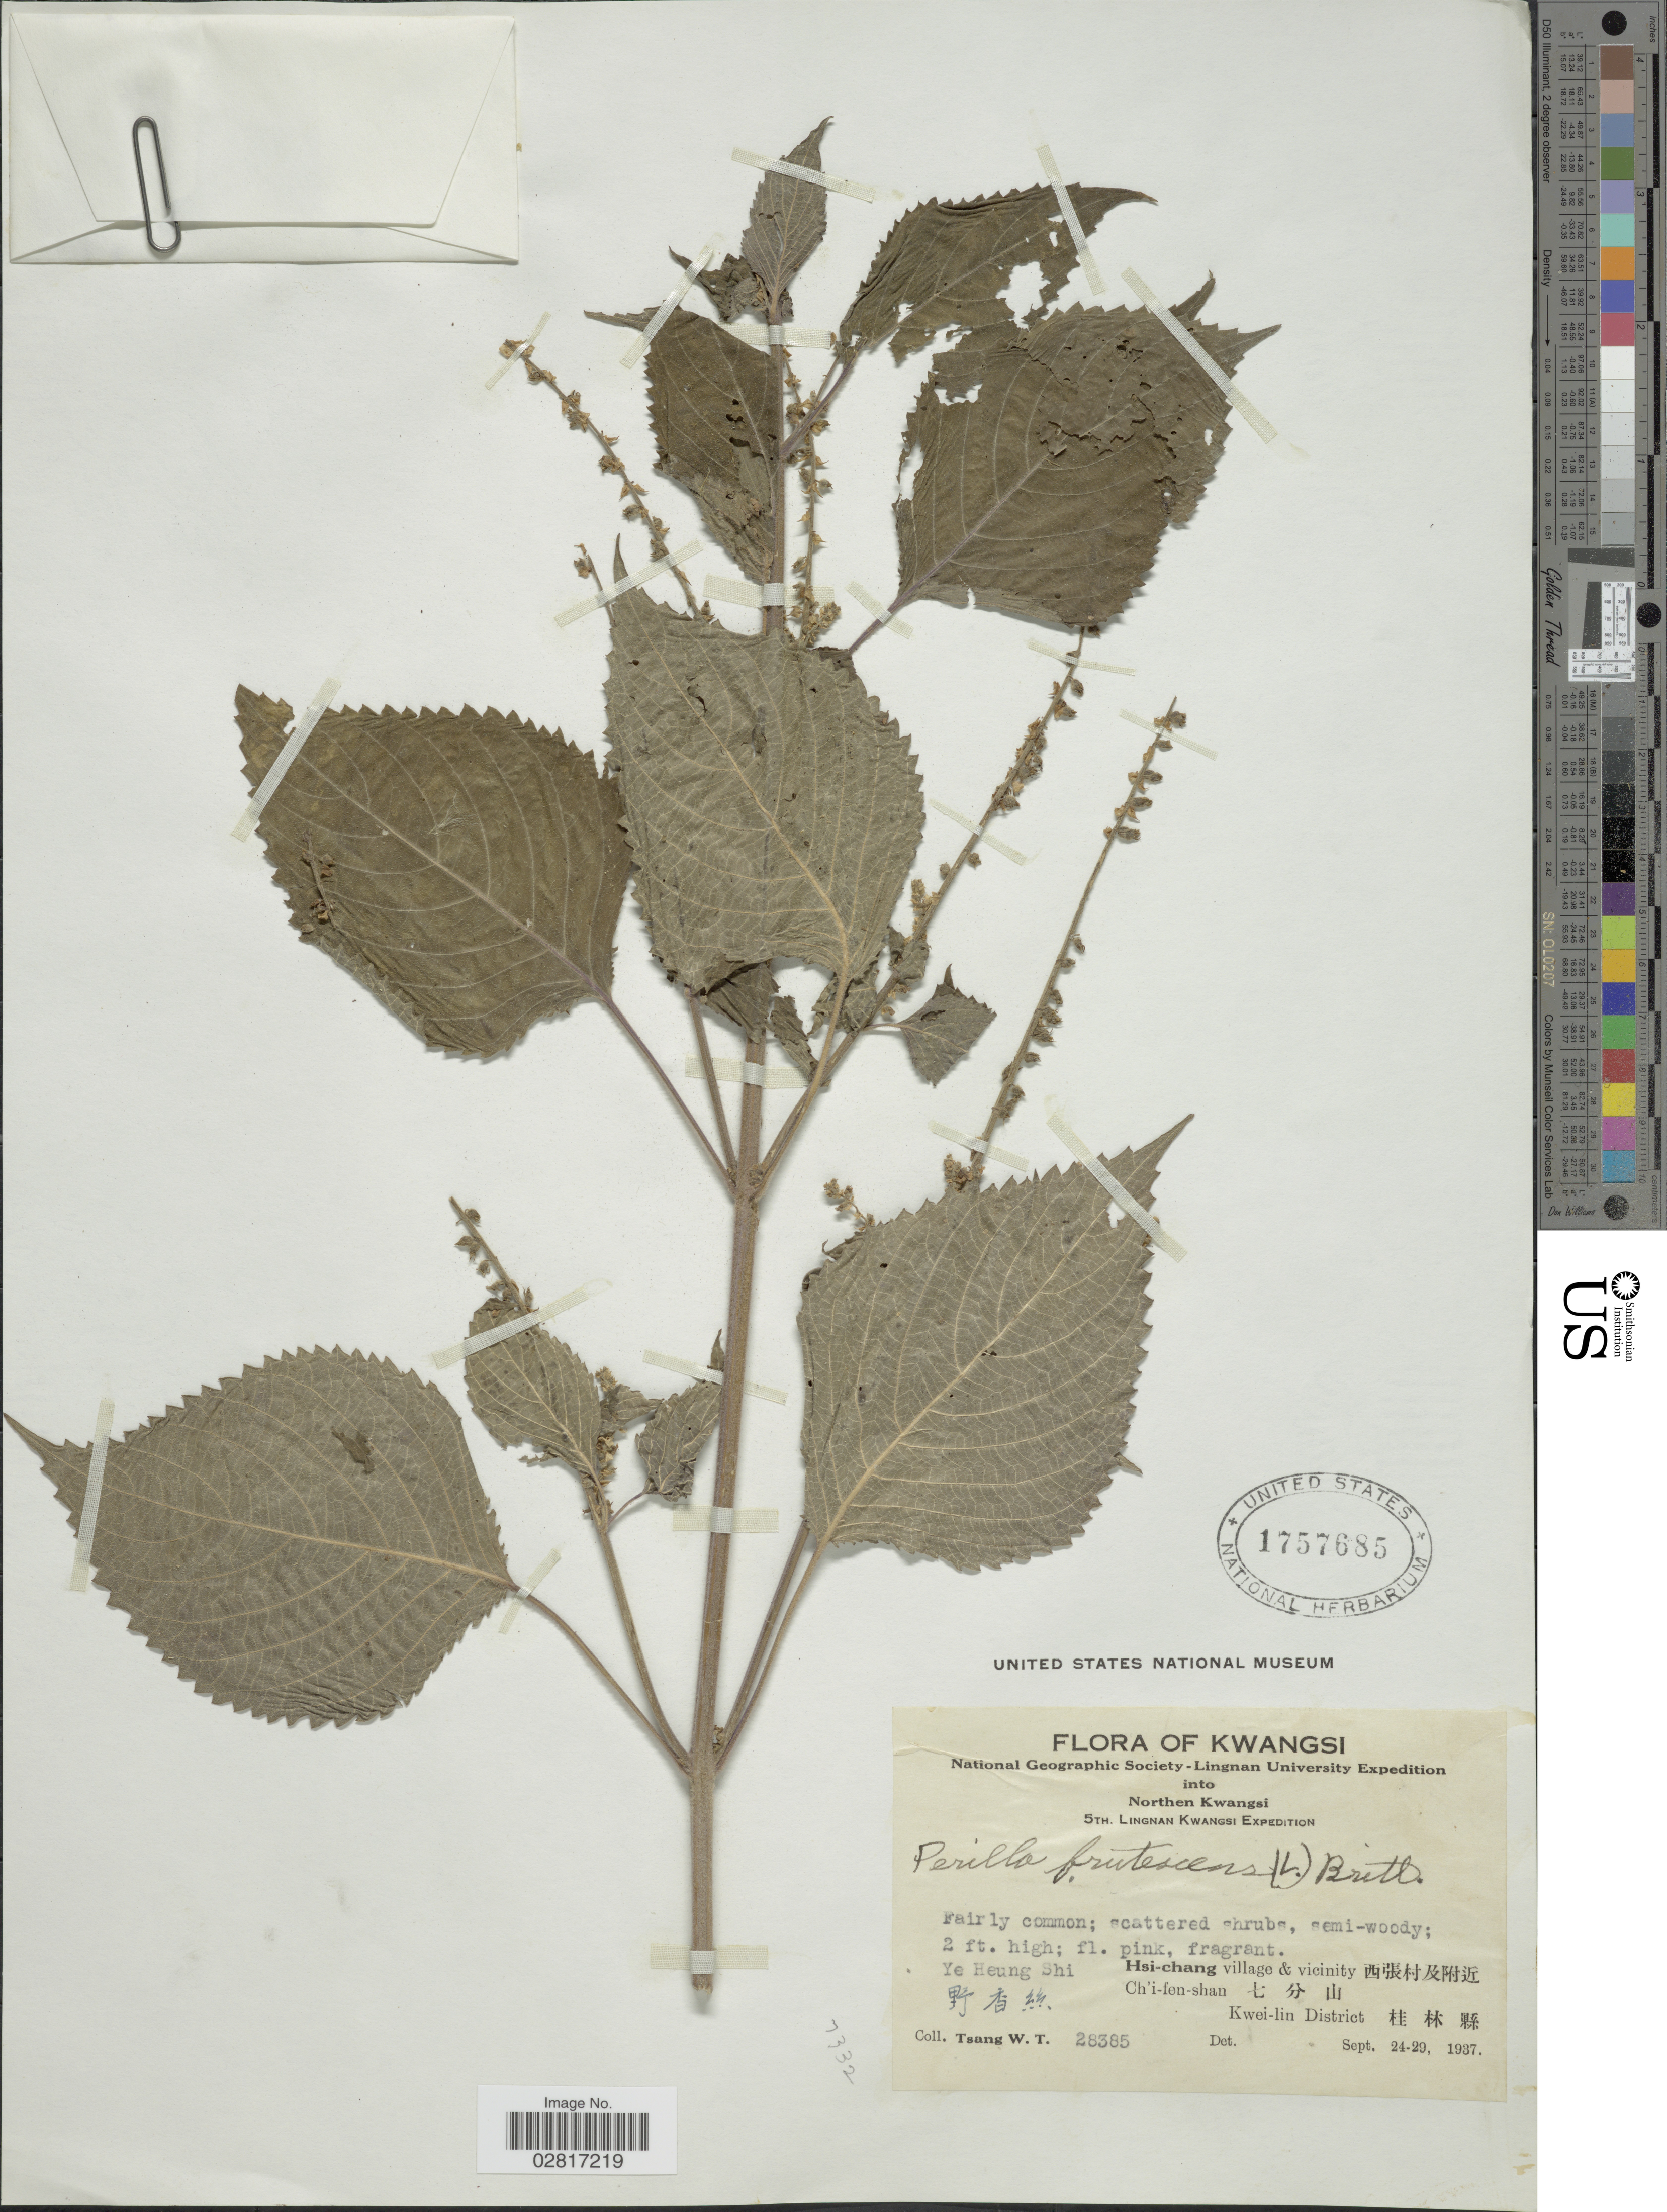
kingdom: Plantae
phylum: Tracheophyta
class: Magnoliopsida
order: Lamiales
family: Lamiaceae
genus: Perilla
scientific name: Perilla frutescens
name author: (L.) Britton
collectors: W. T. Tsang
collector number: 28385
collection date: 1937-09-24/1937-09-29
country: China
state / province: Guangxi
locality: Kwangsi, Northern Kwangsi, Ye Heung Shi, Hsi-chang village & vicinity, Ch'i-fen-shan, Kwei-lin District.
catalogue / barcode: US 1757685